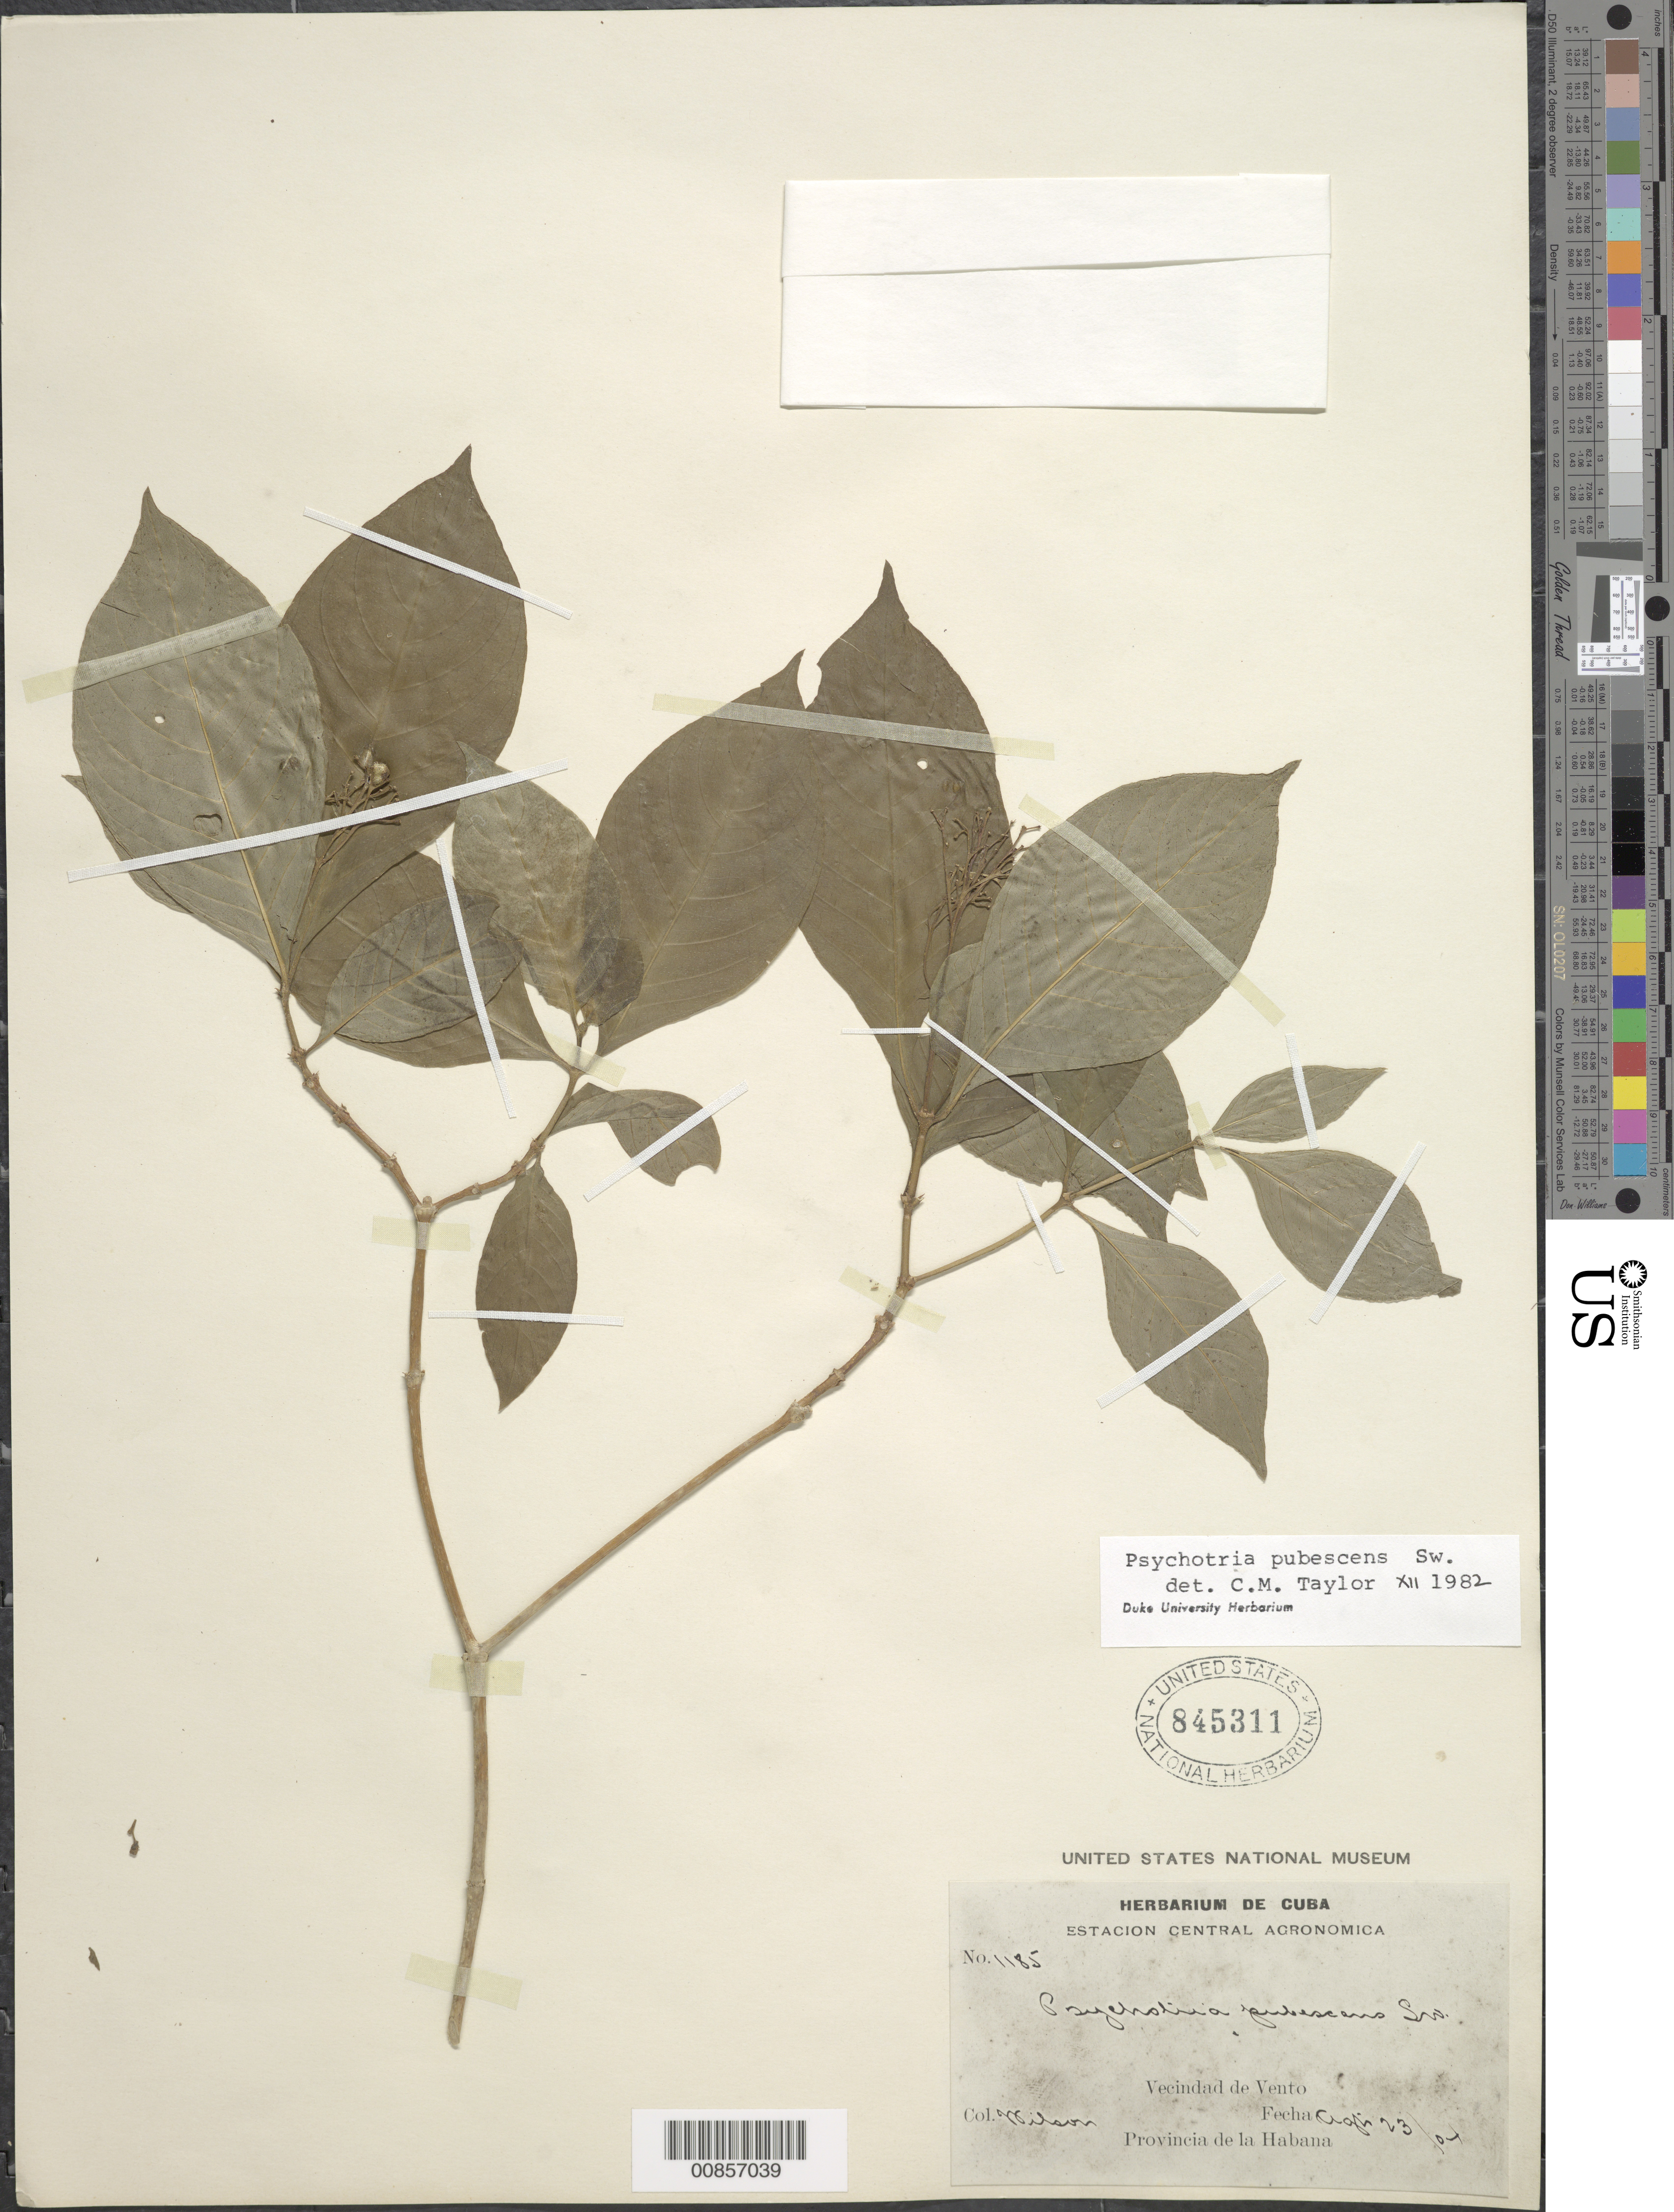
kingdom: Plantae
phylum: Tracheophyta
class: Magnoliopsida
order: Gentianales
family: Rubiaceae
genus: Psychotria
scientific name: Psychotria pubescens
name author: Sw.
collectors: -- Wilson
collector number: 1185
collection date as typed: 23 Aug 1904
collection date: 1904-08-23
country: Cuba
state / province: La Habana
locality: Vecindad de Vento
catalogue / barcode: US 845311